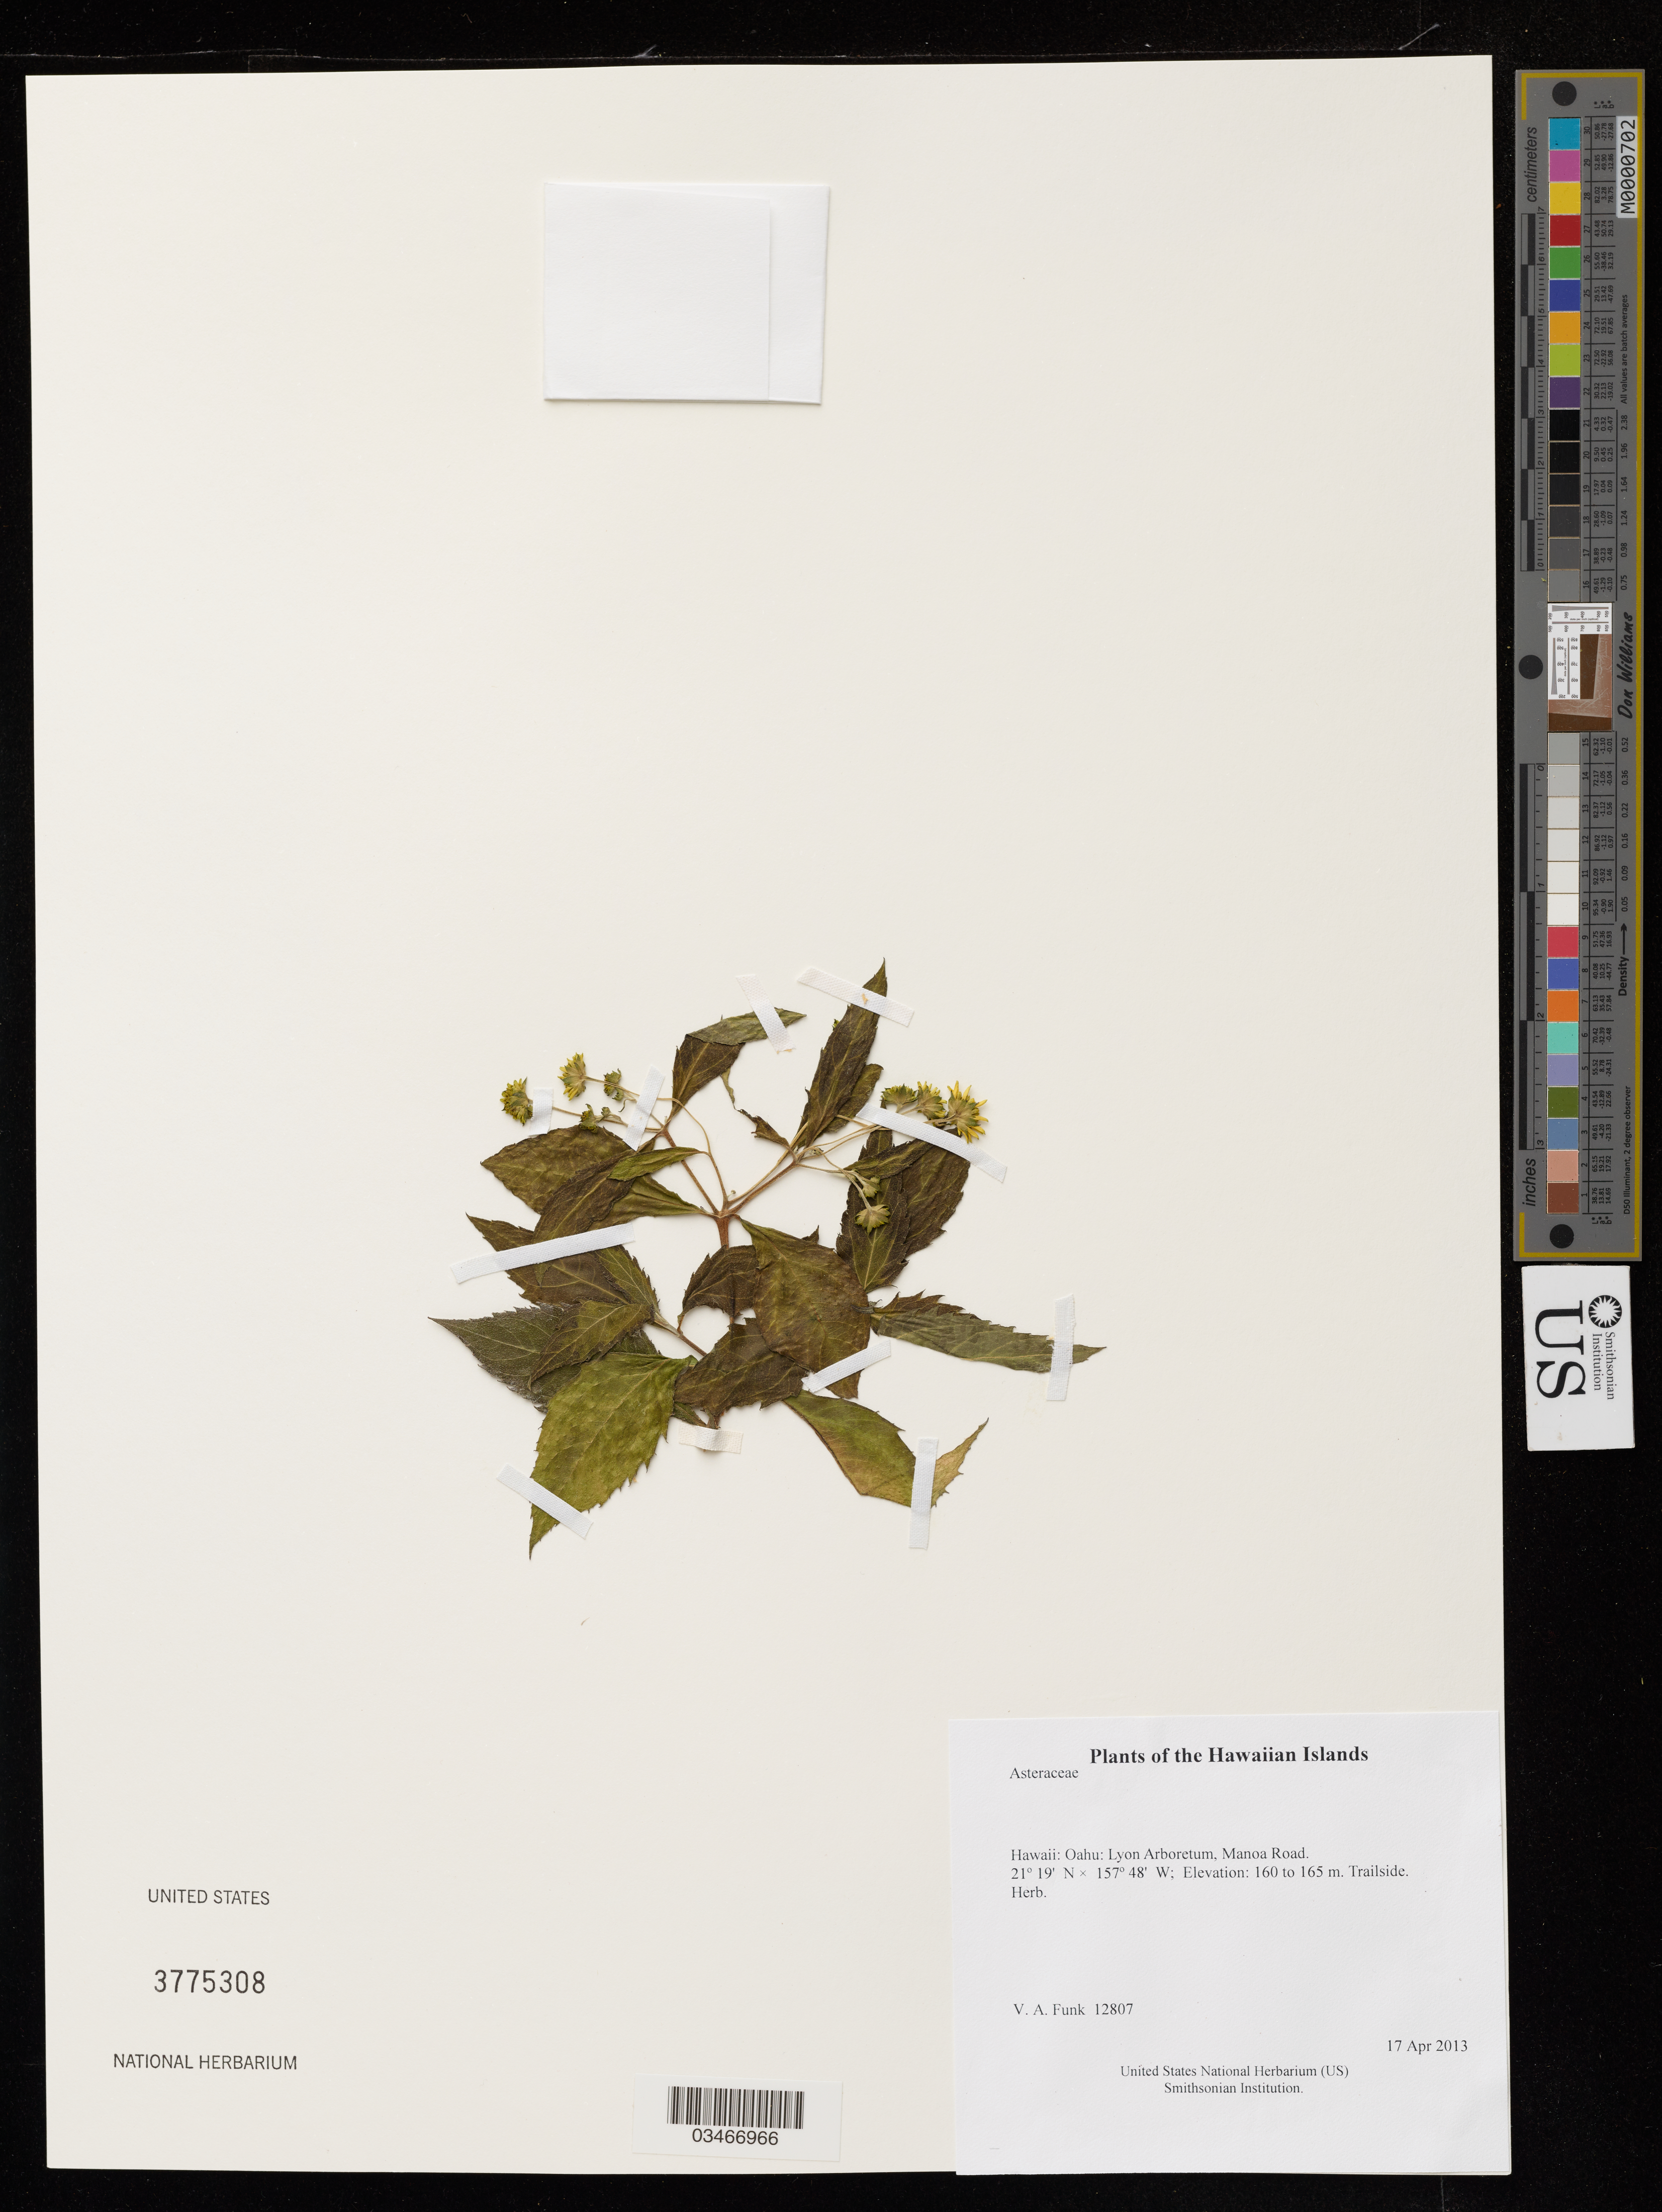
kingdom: Plantae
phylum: Tracheophyta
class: Magnoliopsida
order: Asterales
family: Asteraceae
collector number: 12807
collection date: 2013-04-17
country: United States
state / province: Hawaii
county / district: Honolulu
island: Oahu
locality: Lyon Arboretum, Manoa Road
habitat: Trailside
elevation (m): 160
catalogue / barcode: US 3775308